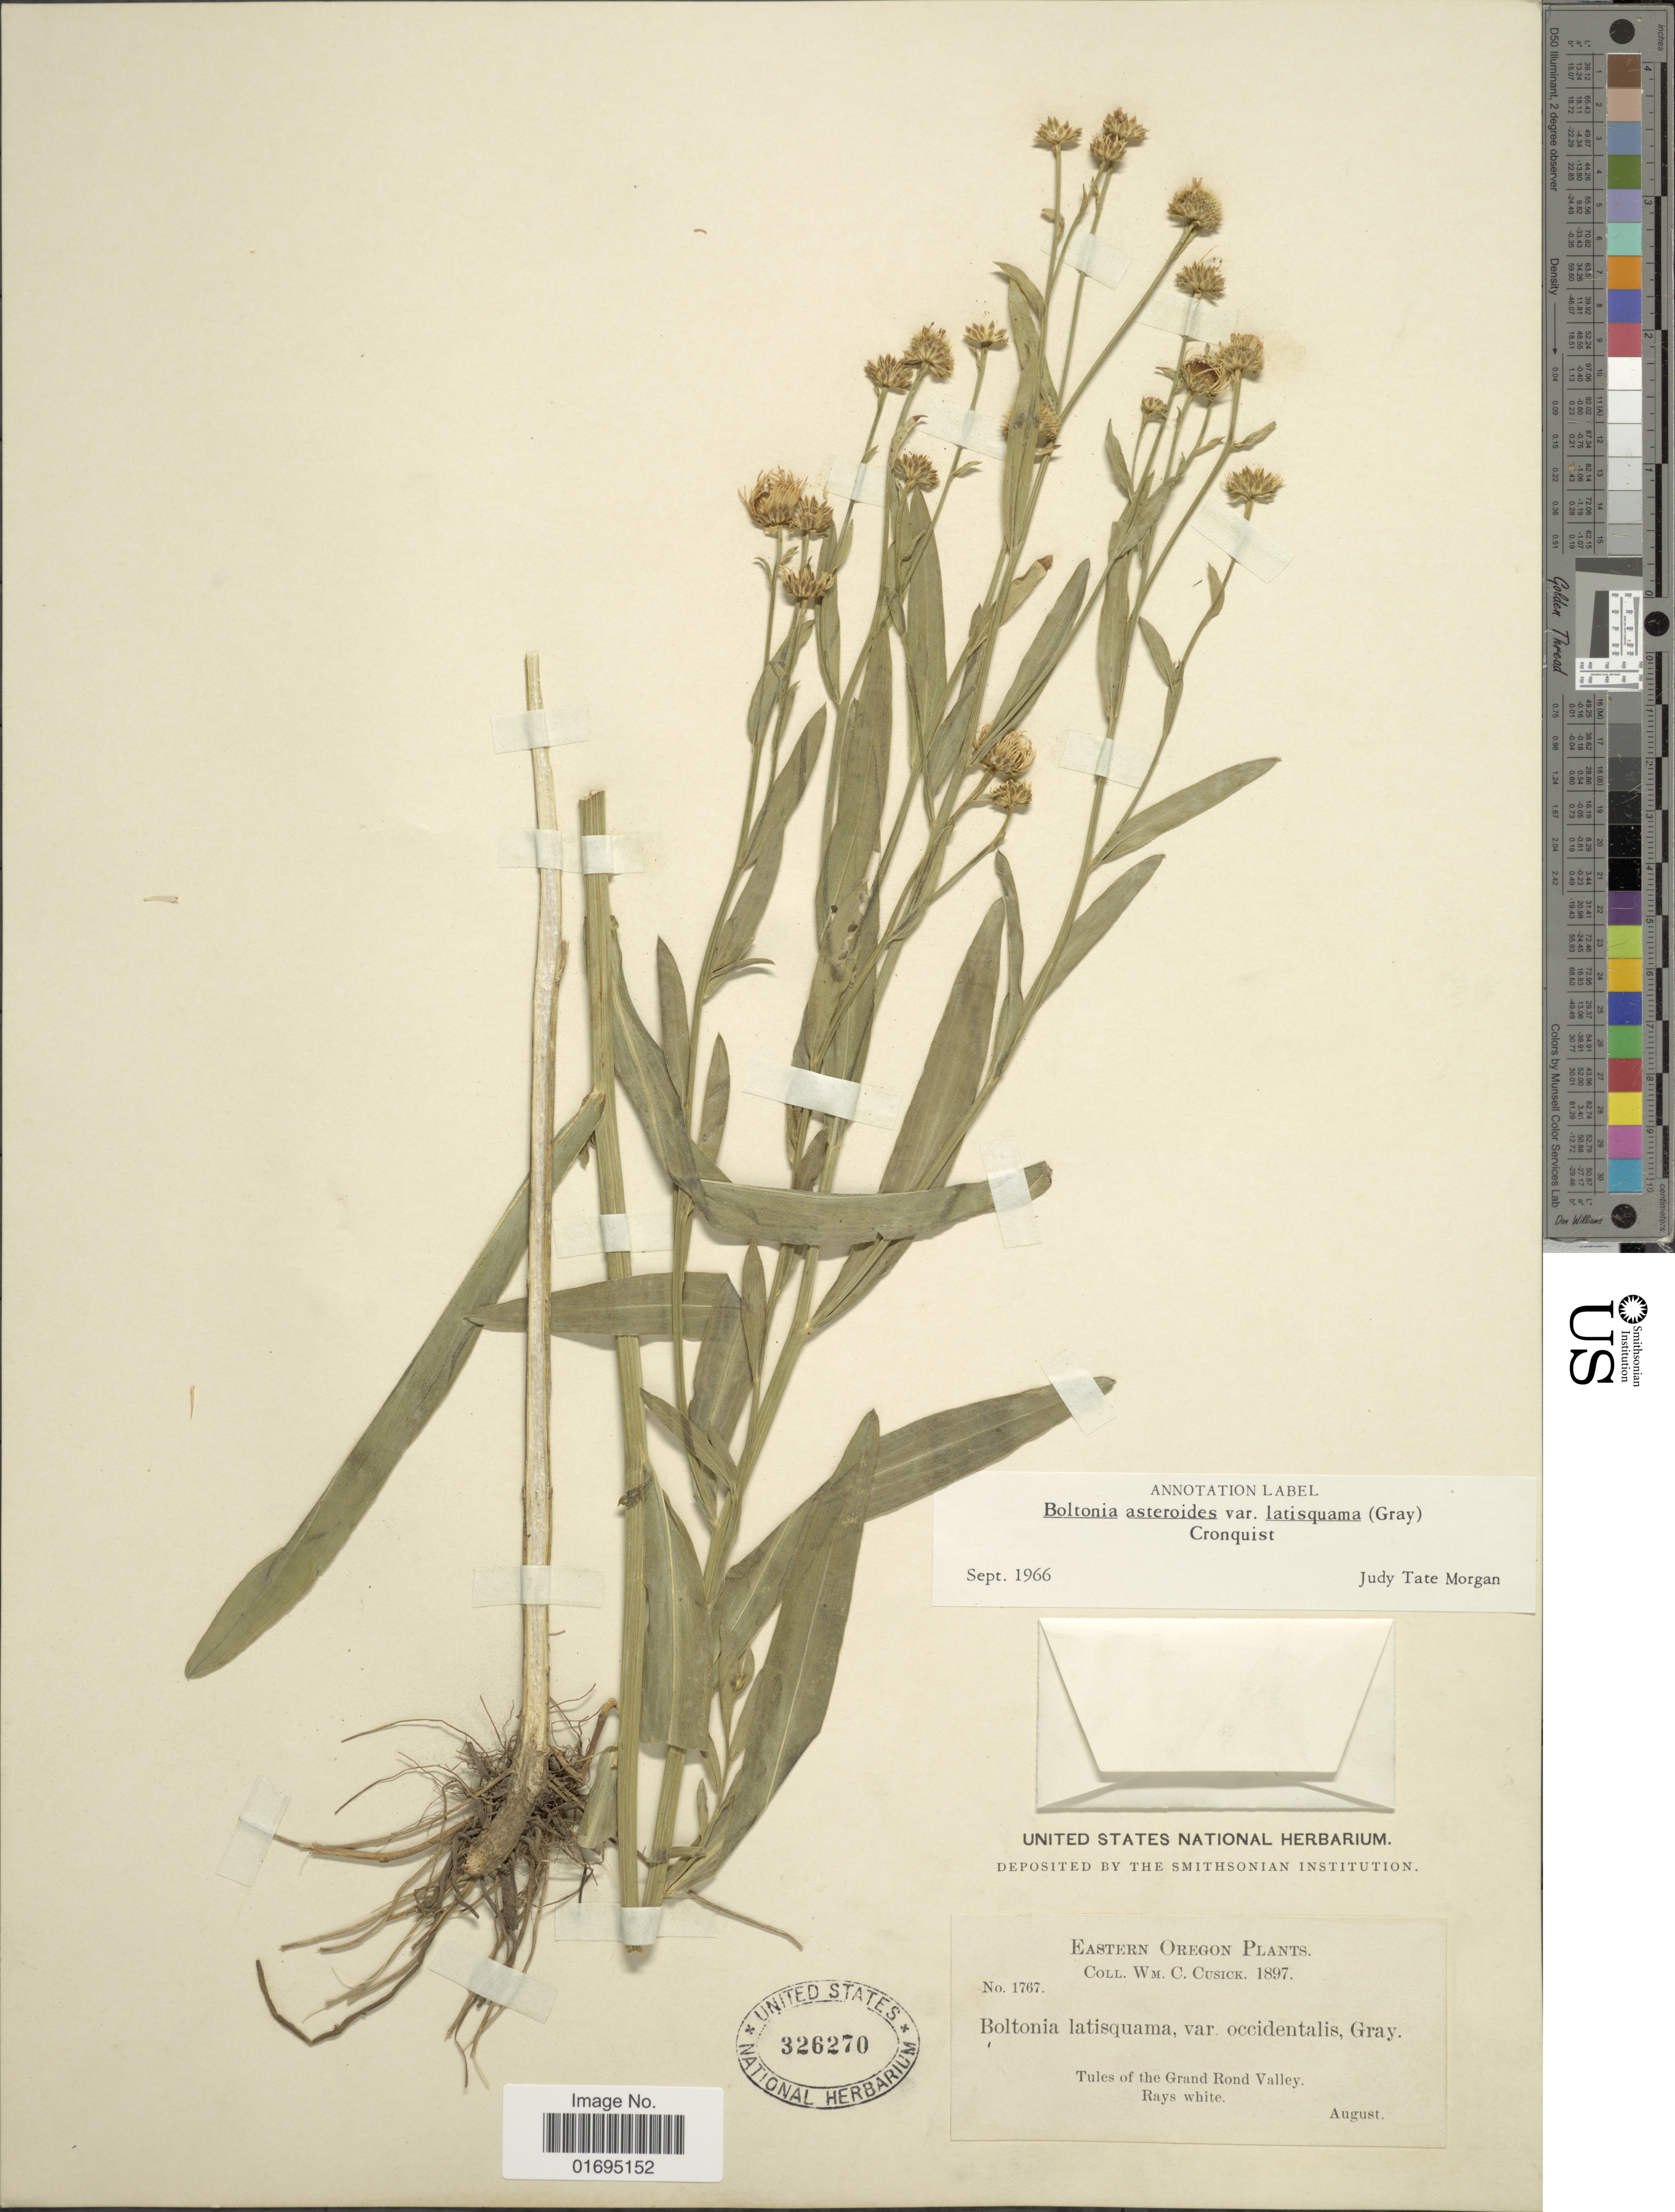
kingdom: Plantae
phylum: Tracheophyta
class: Magnoliopsida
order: Asterales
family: Asteraceae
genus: Boltonia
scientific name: Boltonia asteroides var. latisquama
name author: (A. Gray) Cronq.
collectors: W. C. Cusick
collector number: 1767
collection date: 1897-08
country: United States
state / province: Oregon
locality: Eastern Oregon, Tules of the Grand Rond Valley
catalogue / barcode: US 326270